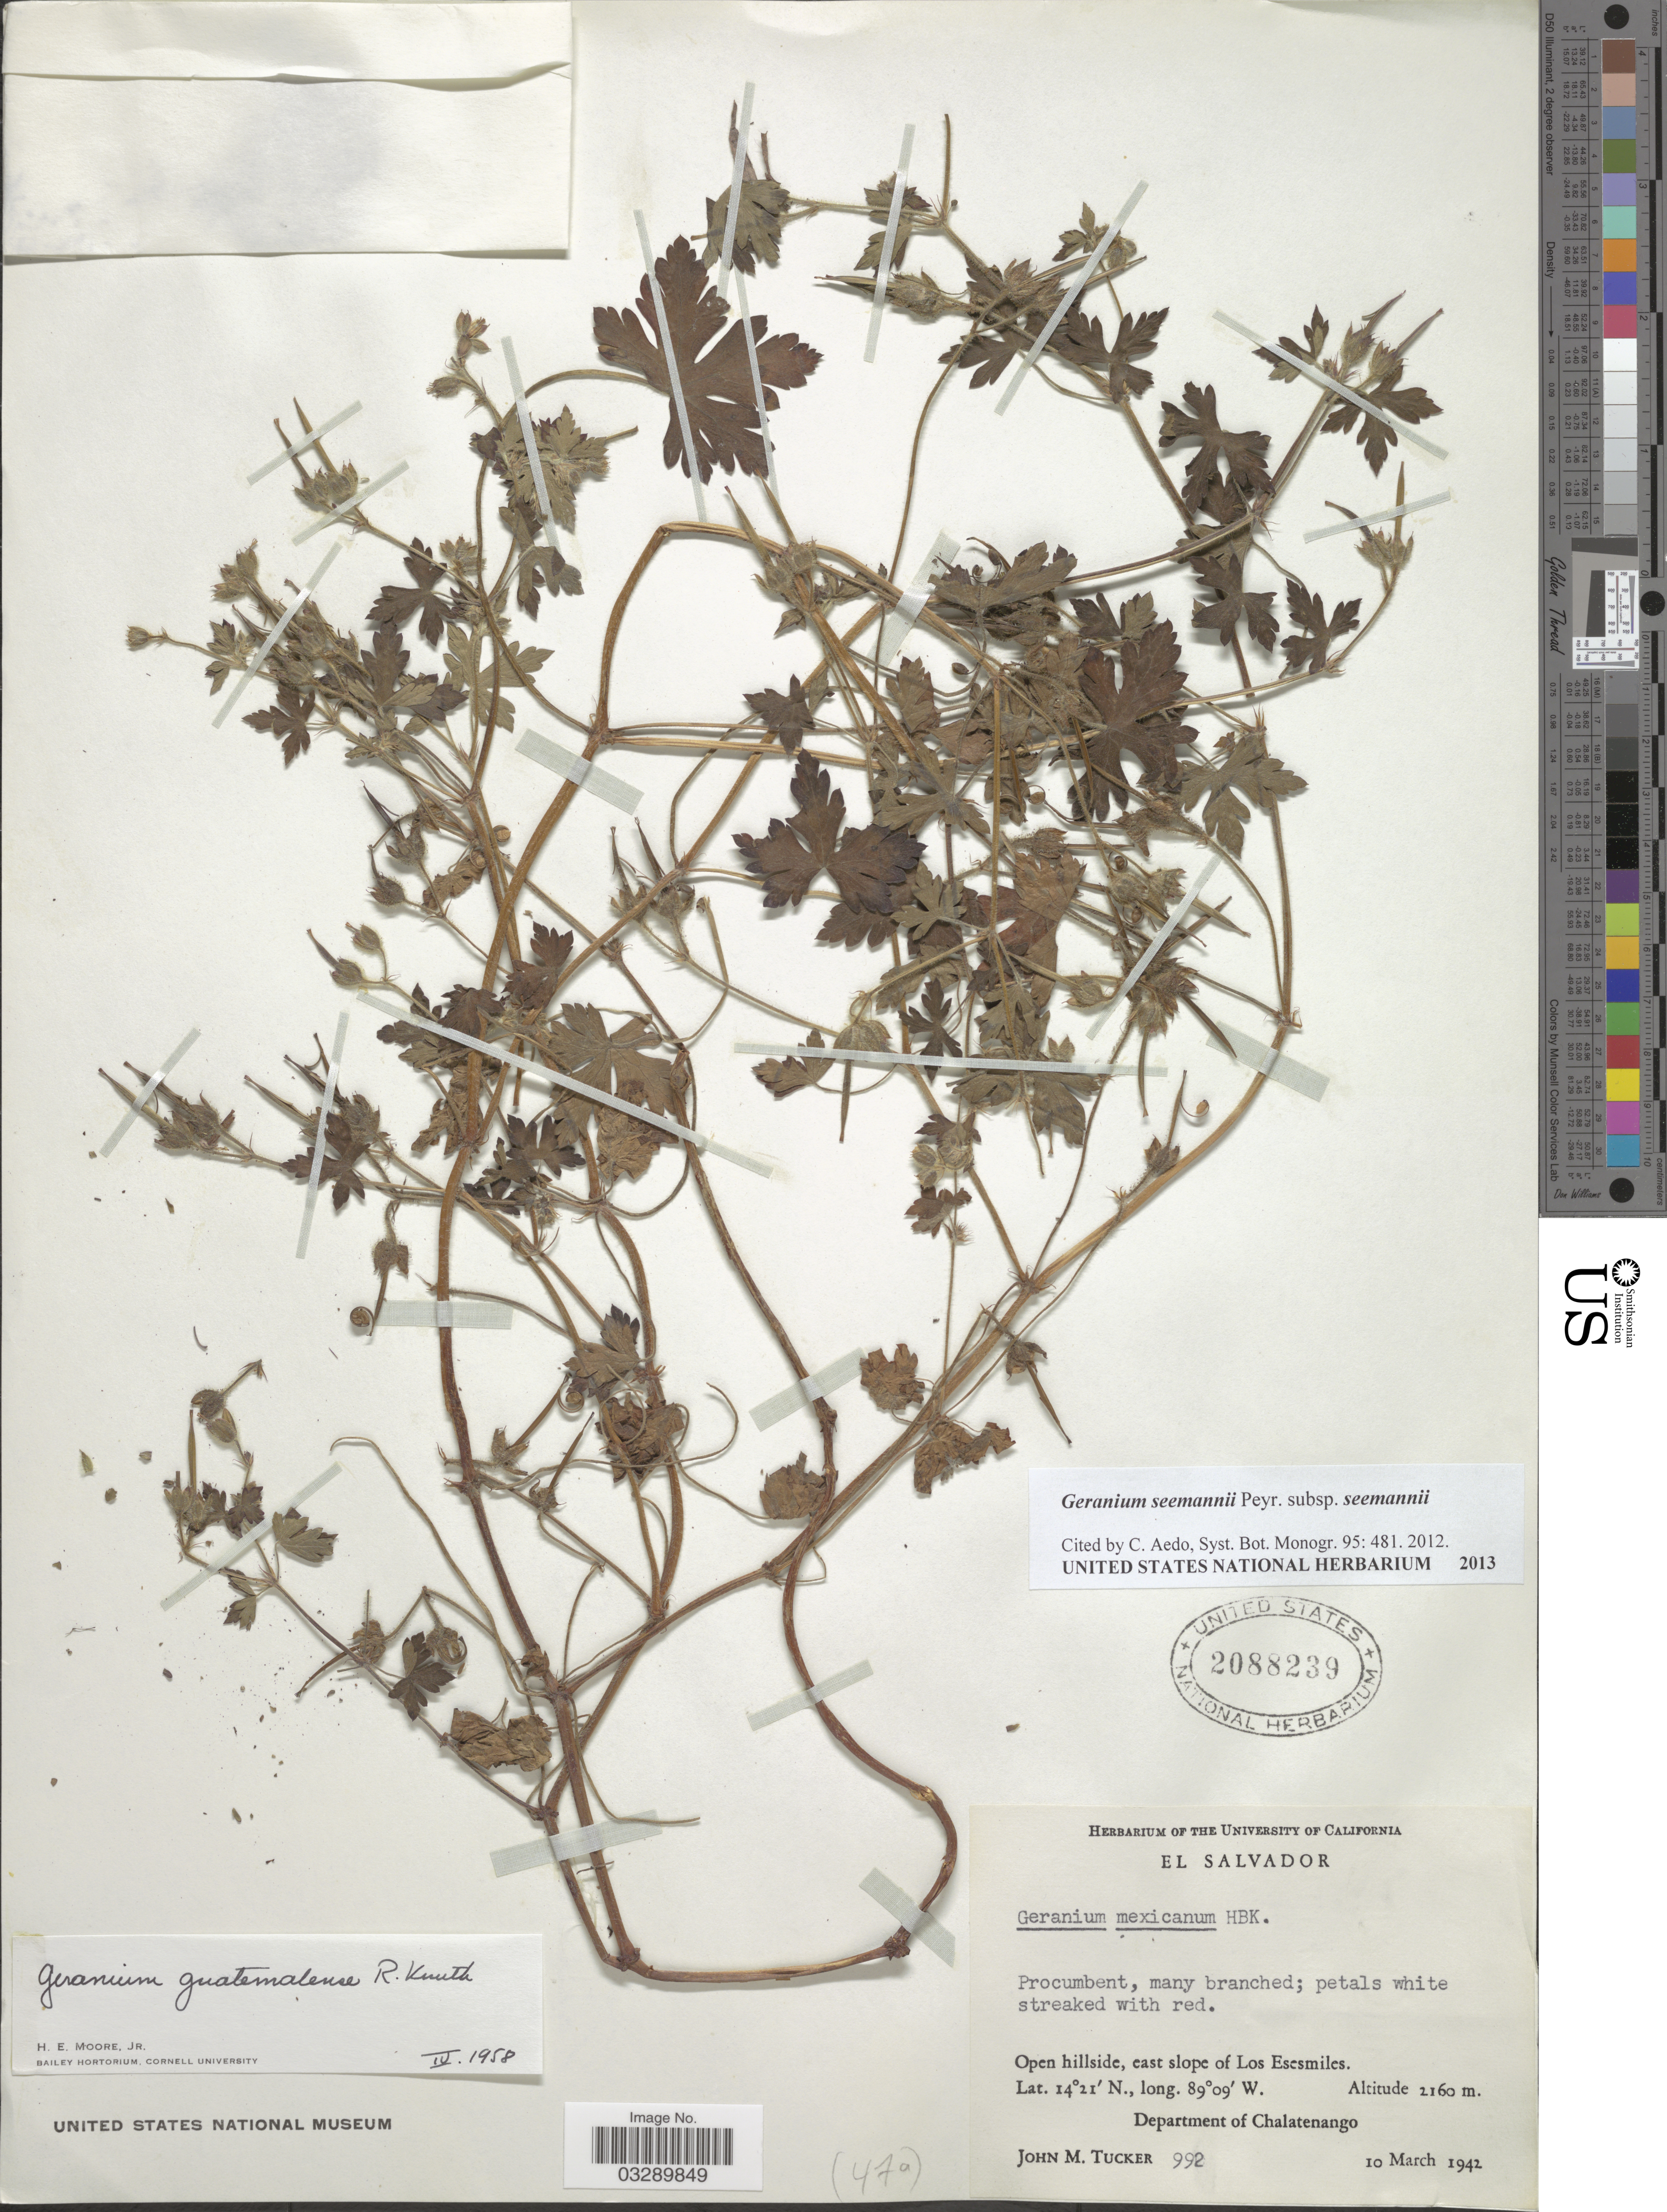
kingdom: Plantae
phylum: Tracheophyta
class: Magnoliopsida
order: Geraniales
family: Geraniaceae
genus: Geranium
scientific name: Geranium seemannii subsp. seemannii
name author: Peyr.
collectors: J. M. Tucker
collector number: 992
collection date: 1942-03-10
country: El Salvador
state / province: Chalatenango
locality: East slope of Los Esesmiles. Department of Chalatenango.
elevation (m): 2160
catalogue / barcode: US 2088239